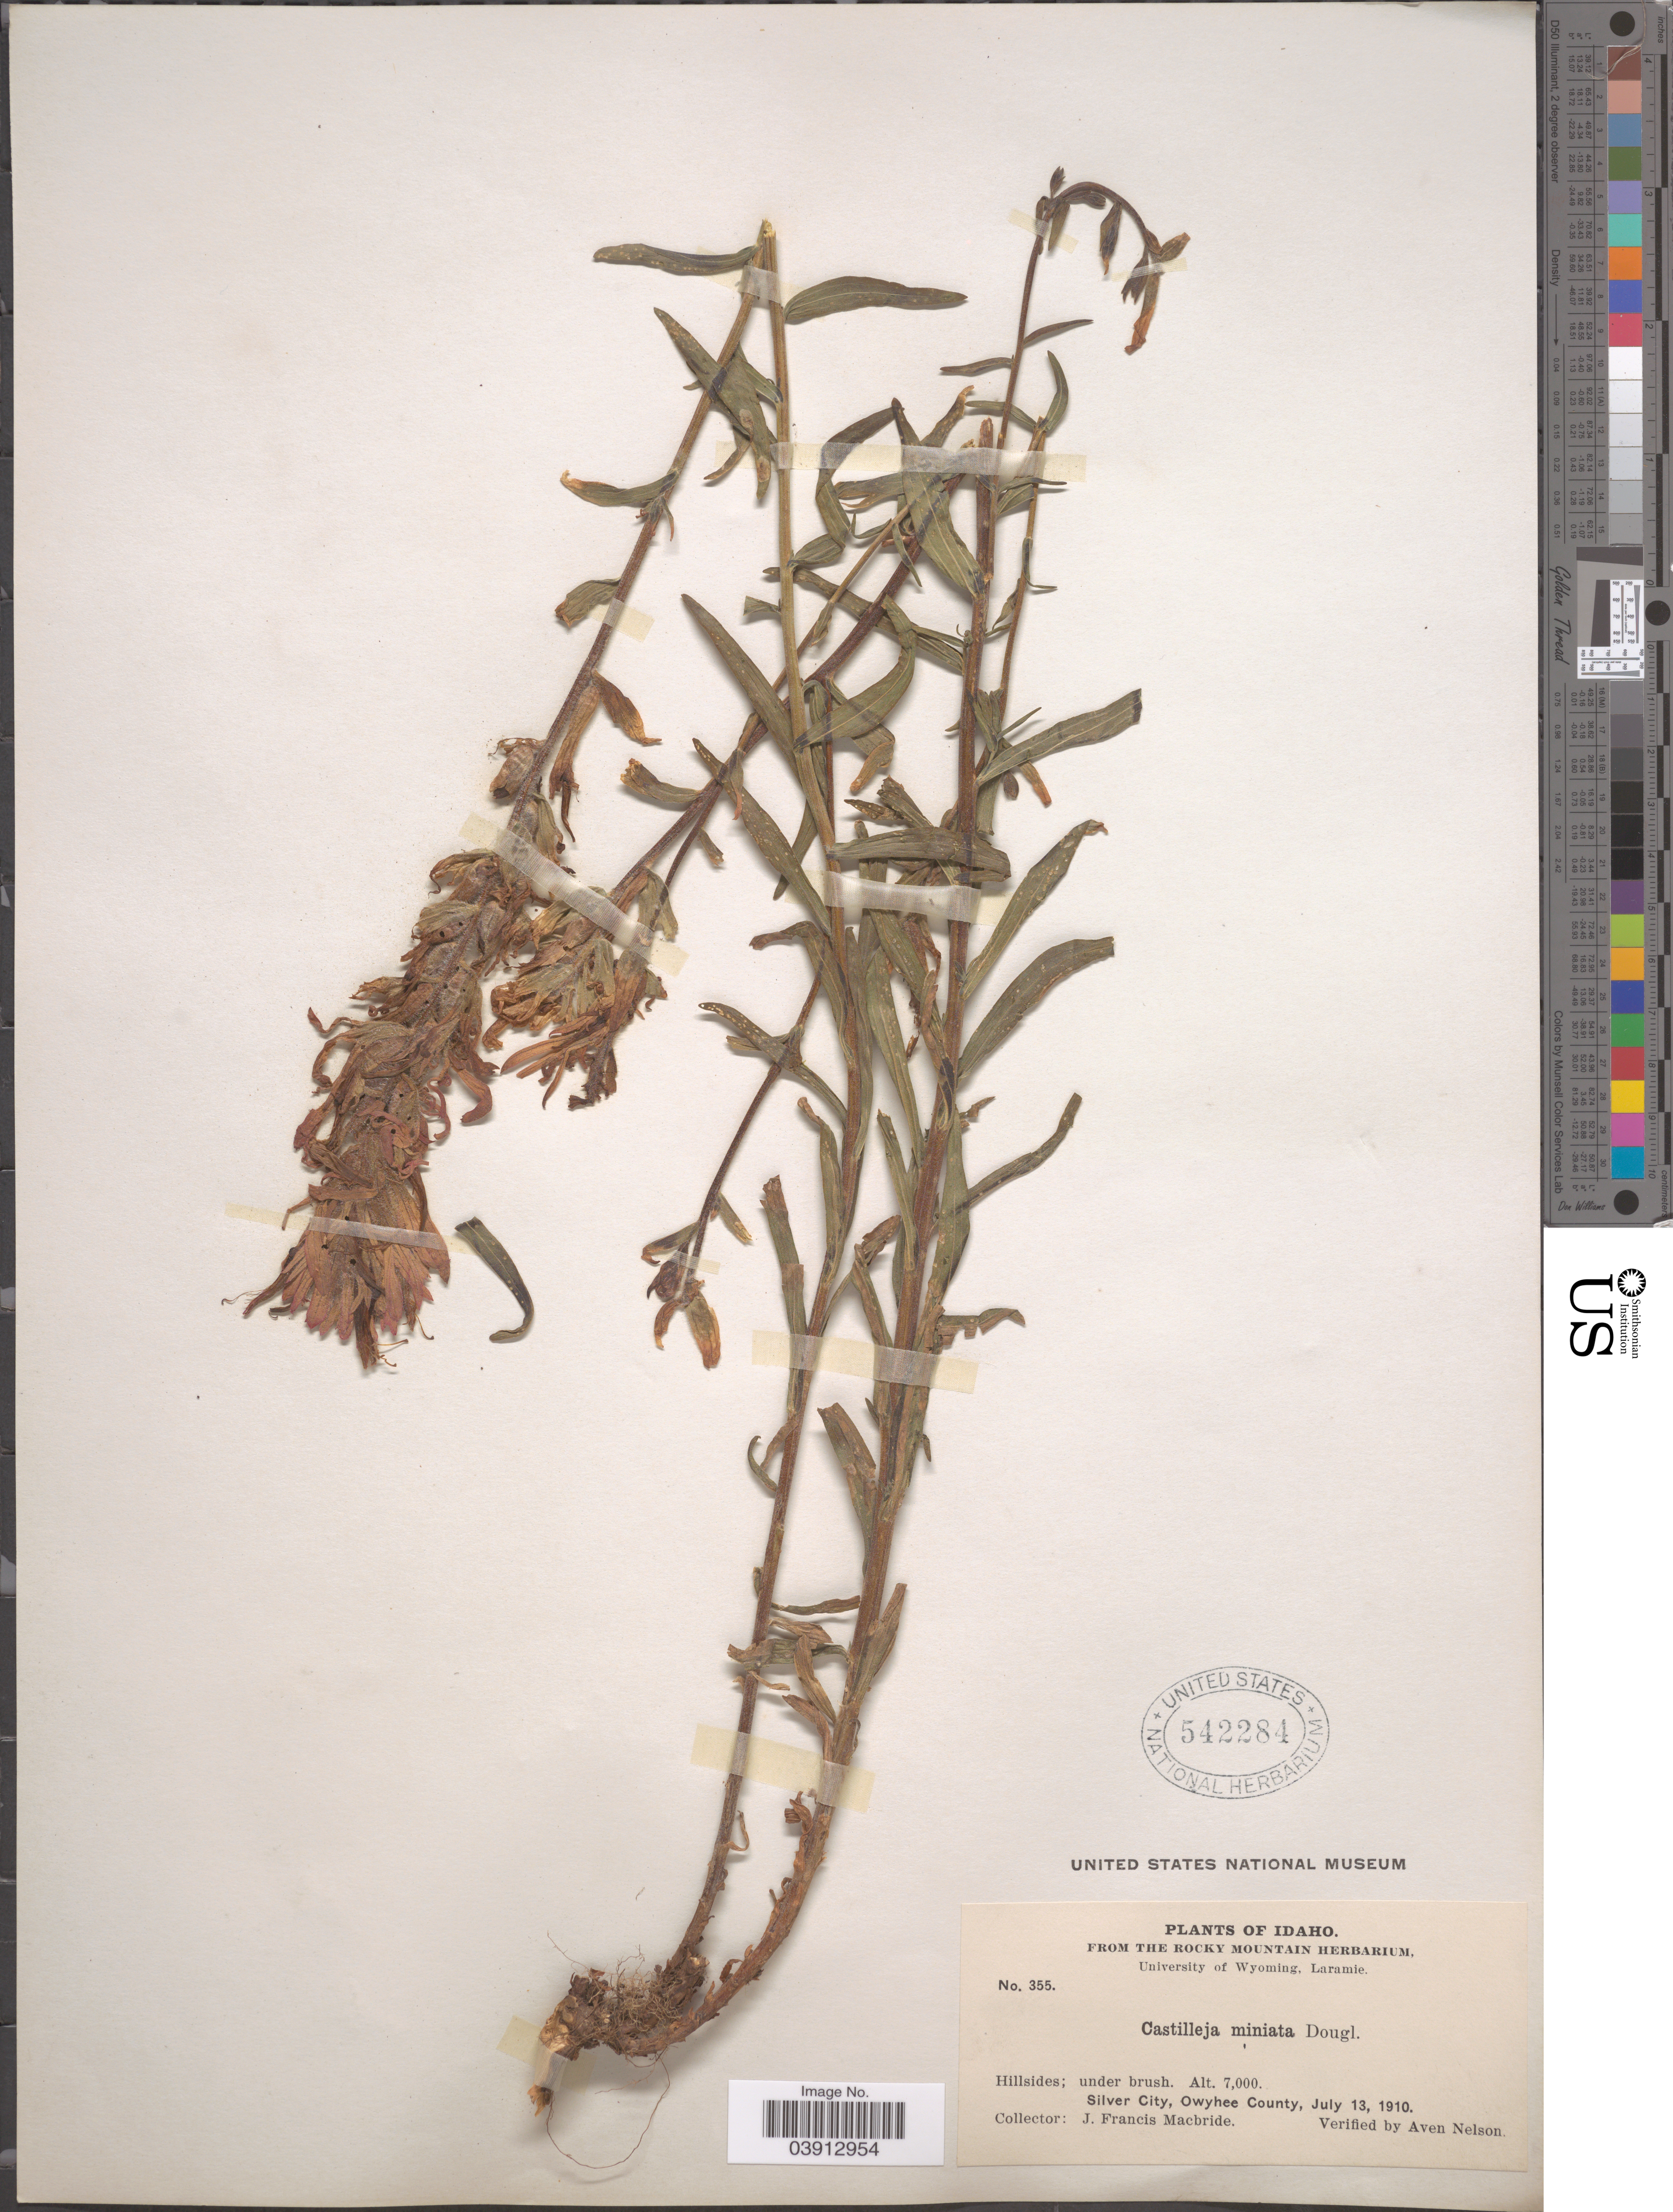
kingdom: Plantae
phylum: Tracheophyta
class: Magnoliopsida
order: Lamiales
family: Orobanchaceae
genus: Castilleja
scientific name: Castilleja miniata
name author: Douglas ex Hook.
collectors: J. F. Macbride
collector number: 355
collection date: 1910-07-13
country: United States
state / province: Idaho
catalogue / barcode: US 542284